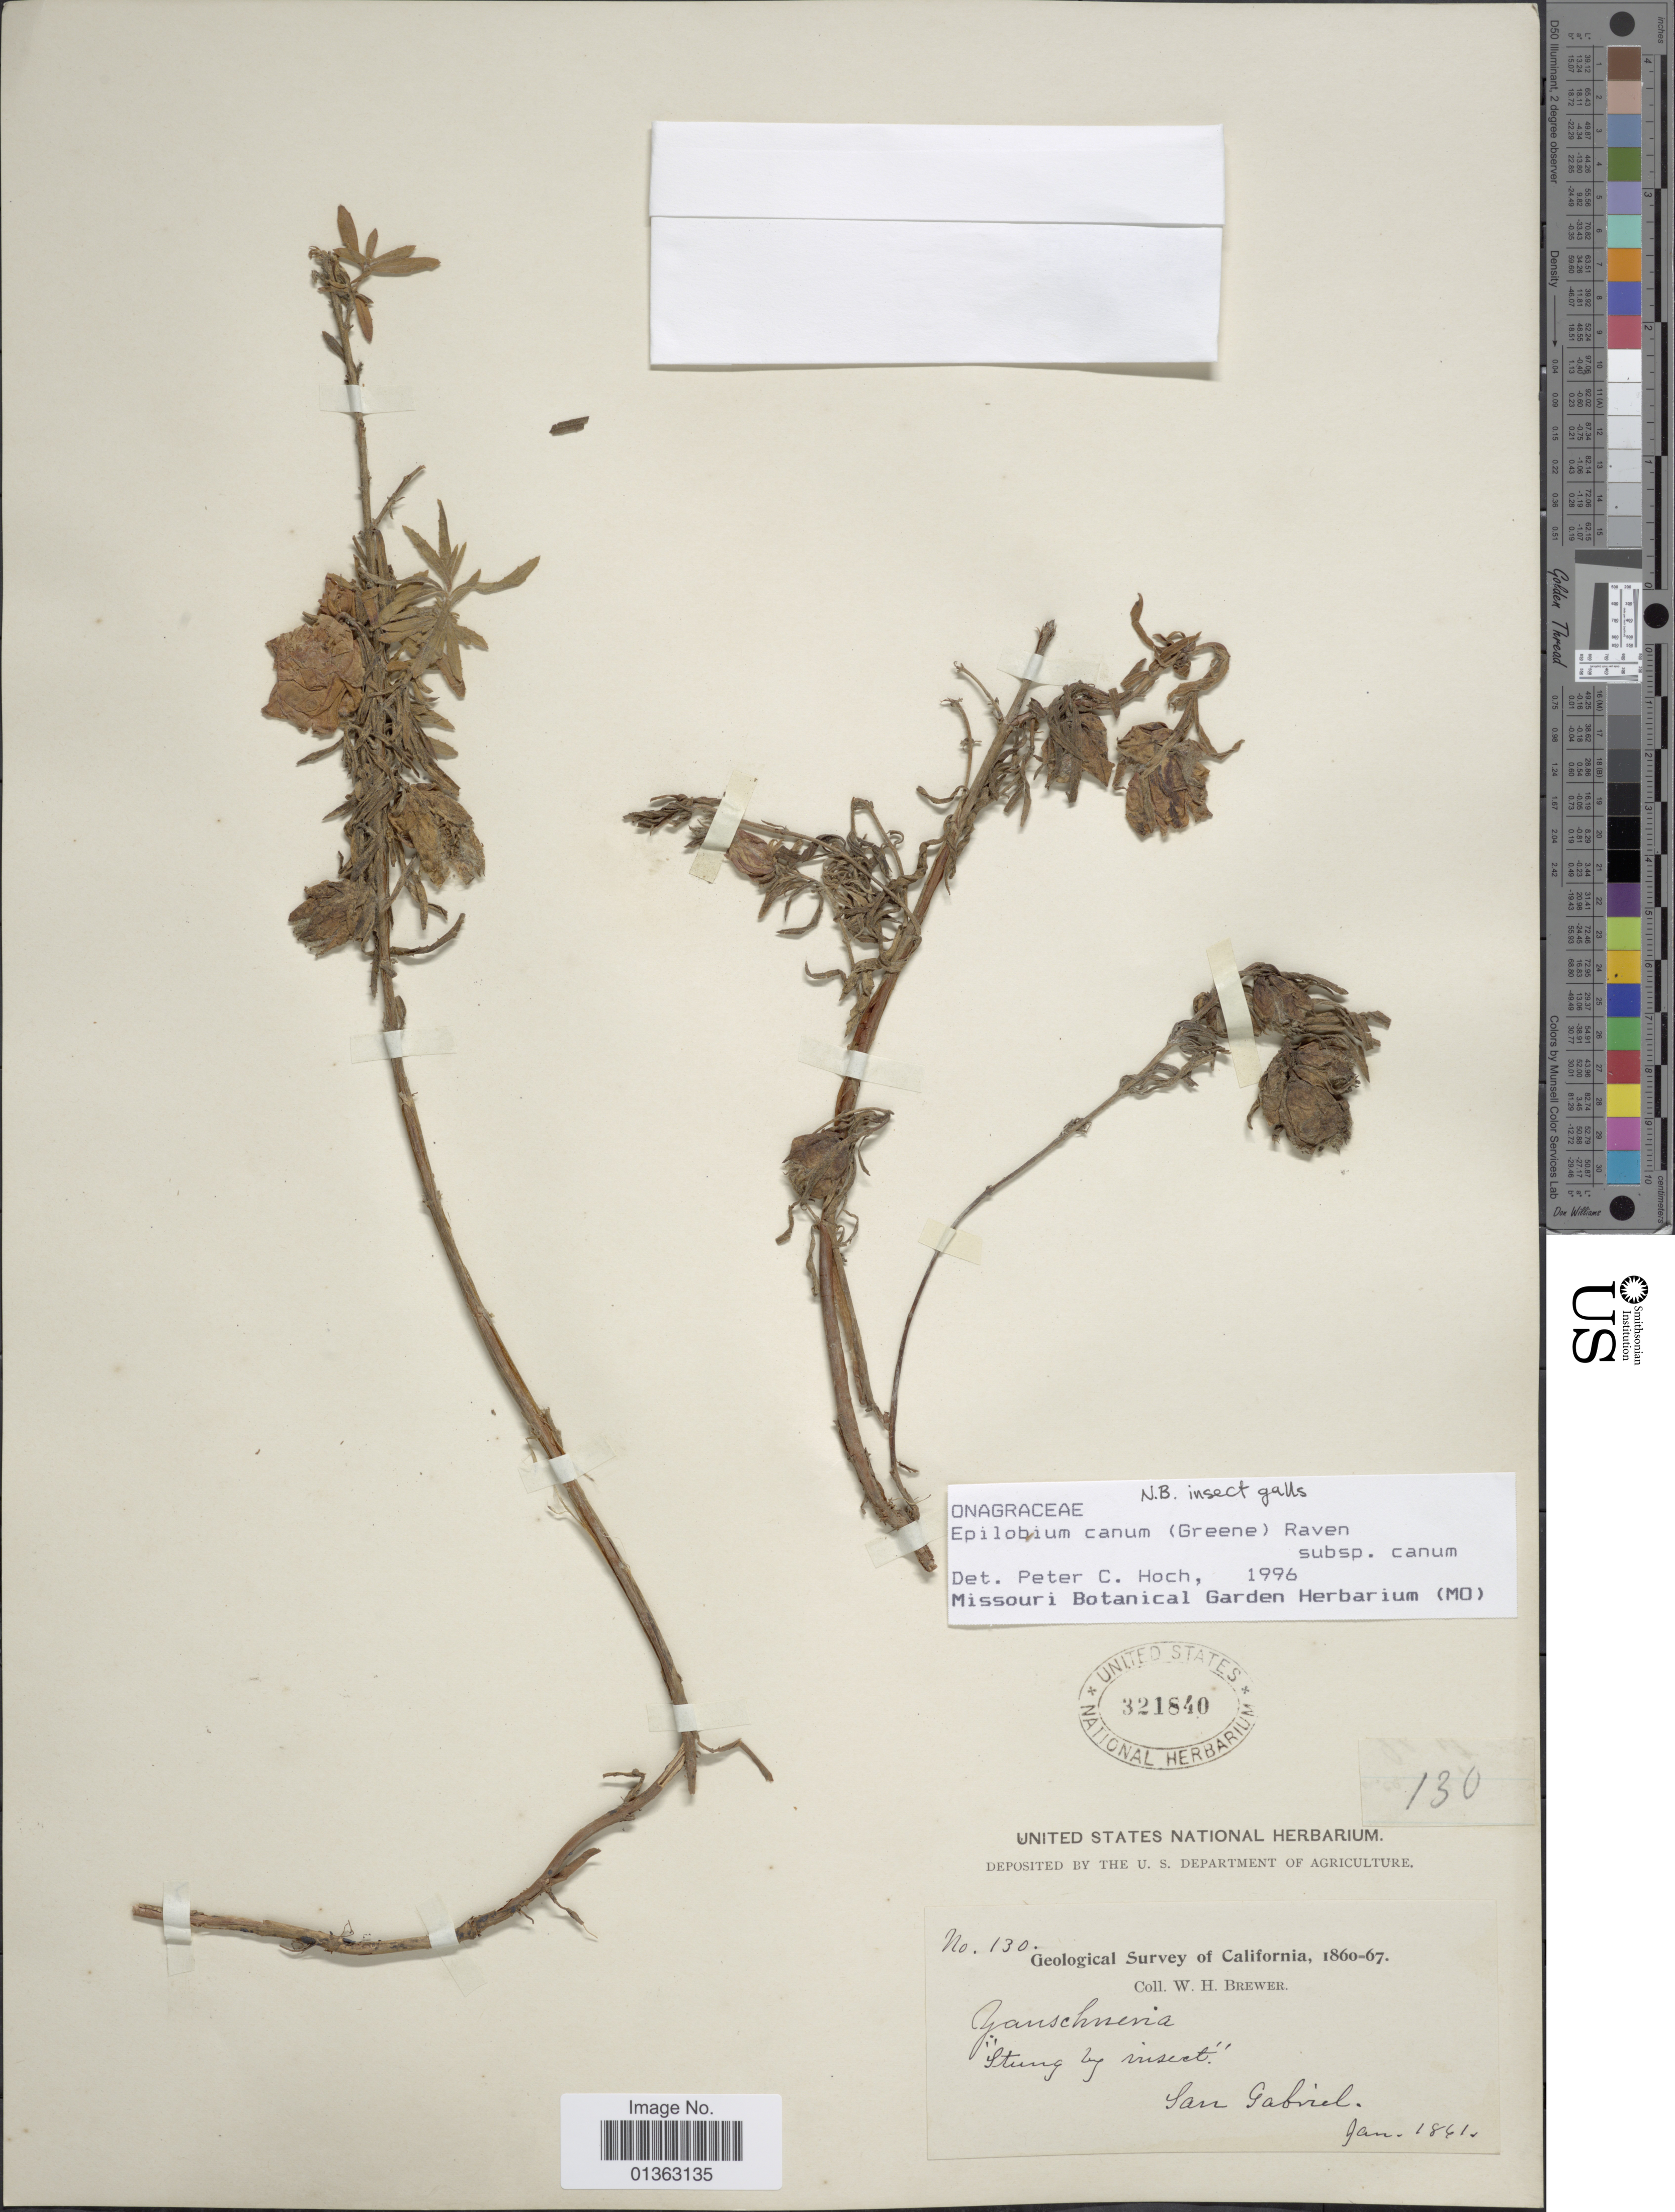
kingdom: Plantae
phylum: Tracheophyta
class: Magnoliopsida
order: Myrtales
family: Onagraceae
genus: Epilobium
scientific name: Epilobium canum subsp. canum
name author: (Greene) P.H. Raven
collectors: W. H. Brewer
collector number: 130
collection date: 1861-01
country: United States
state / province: California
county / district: Los Angeles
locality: San Gabriel.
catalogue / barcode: US 321840